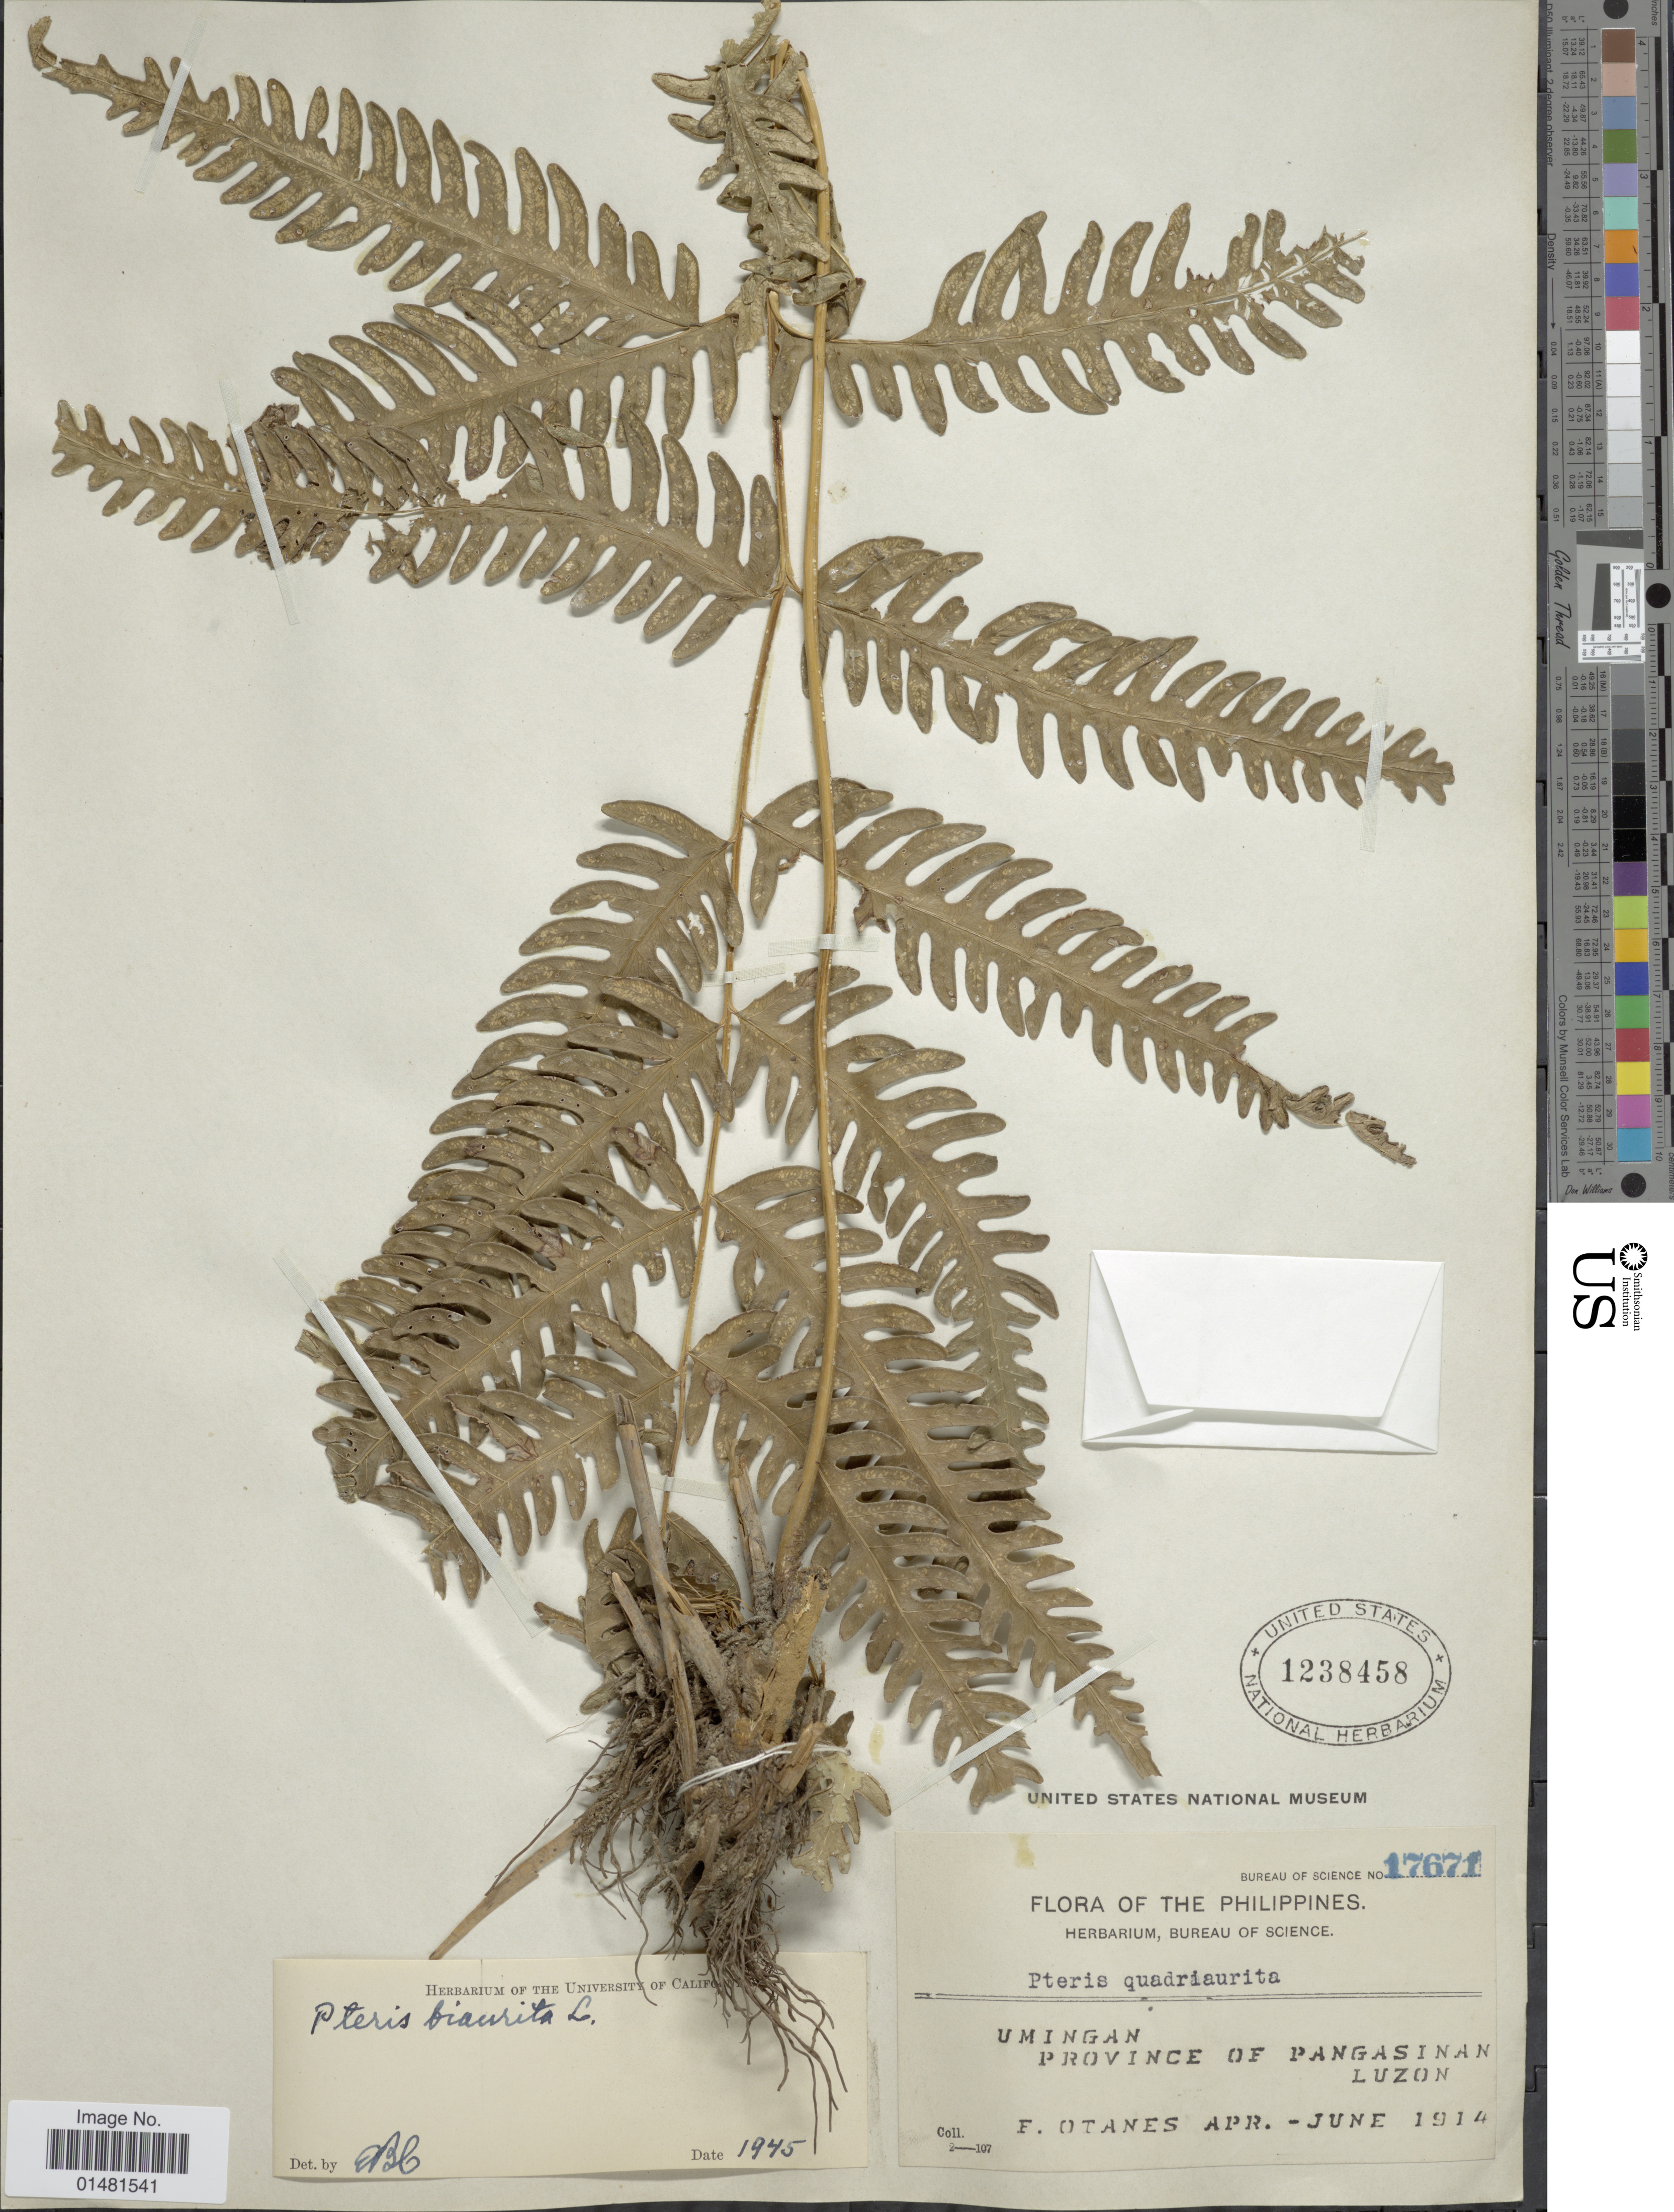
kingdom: Plantae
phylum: Tracheophyta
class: Polypodiopsida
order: Polypodiales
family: Pteridaceae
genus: Pteris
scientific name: Pteris biaurita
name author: L.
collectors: F. Q. Otanes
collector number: Bureau of Science 17671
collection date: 1914-04/1914-06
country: Philippines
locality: Umigan, Province of Pangasinan, Luzon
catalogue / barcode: US 1238458